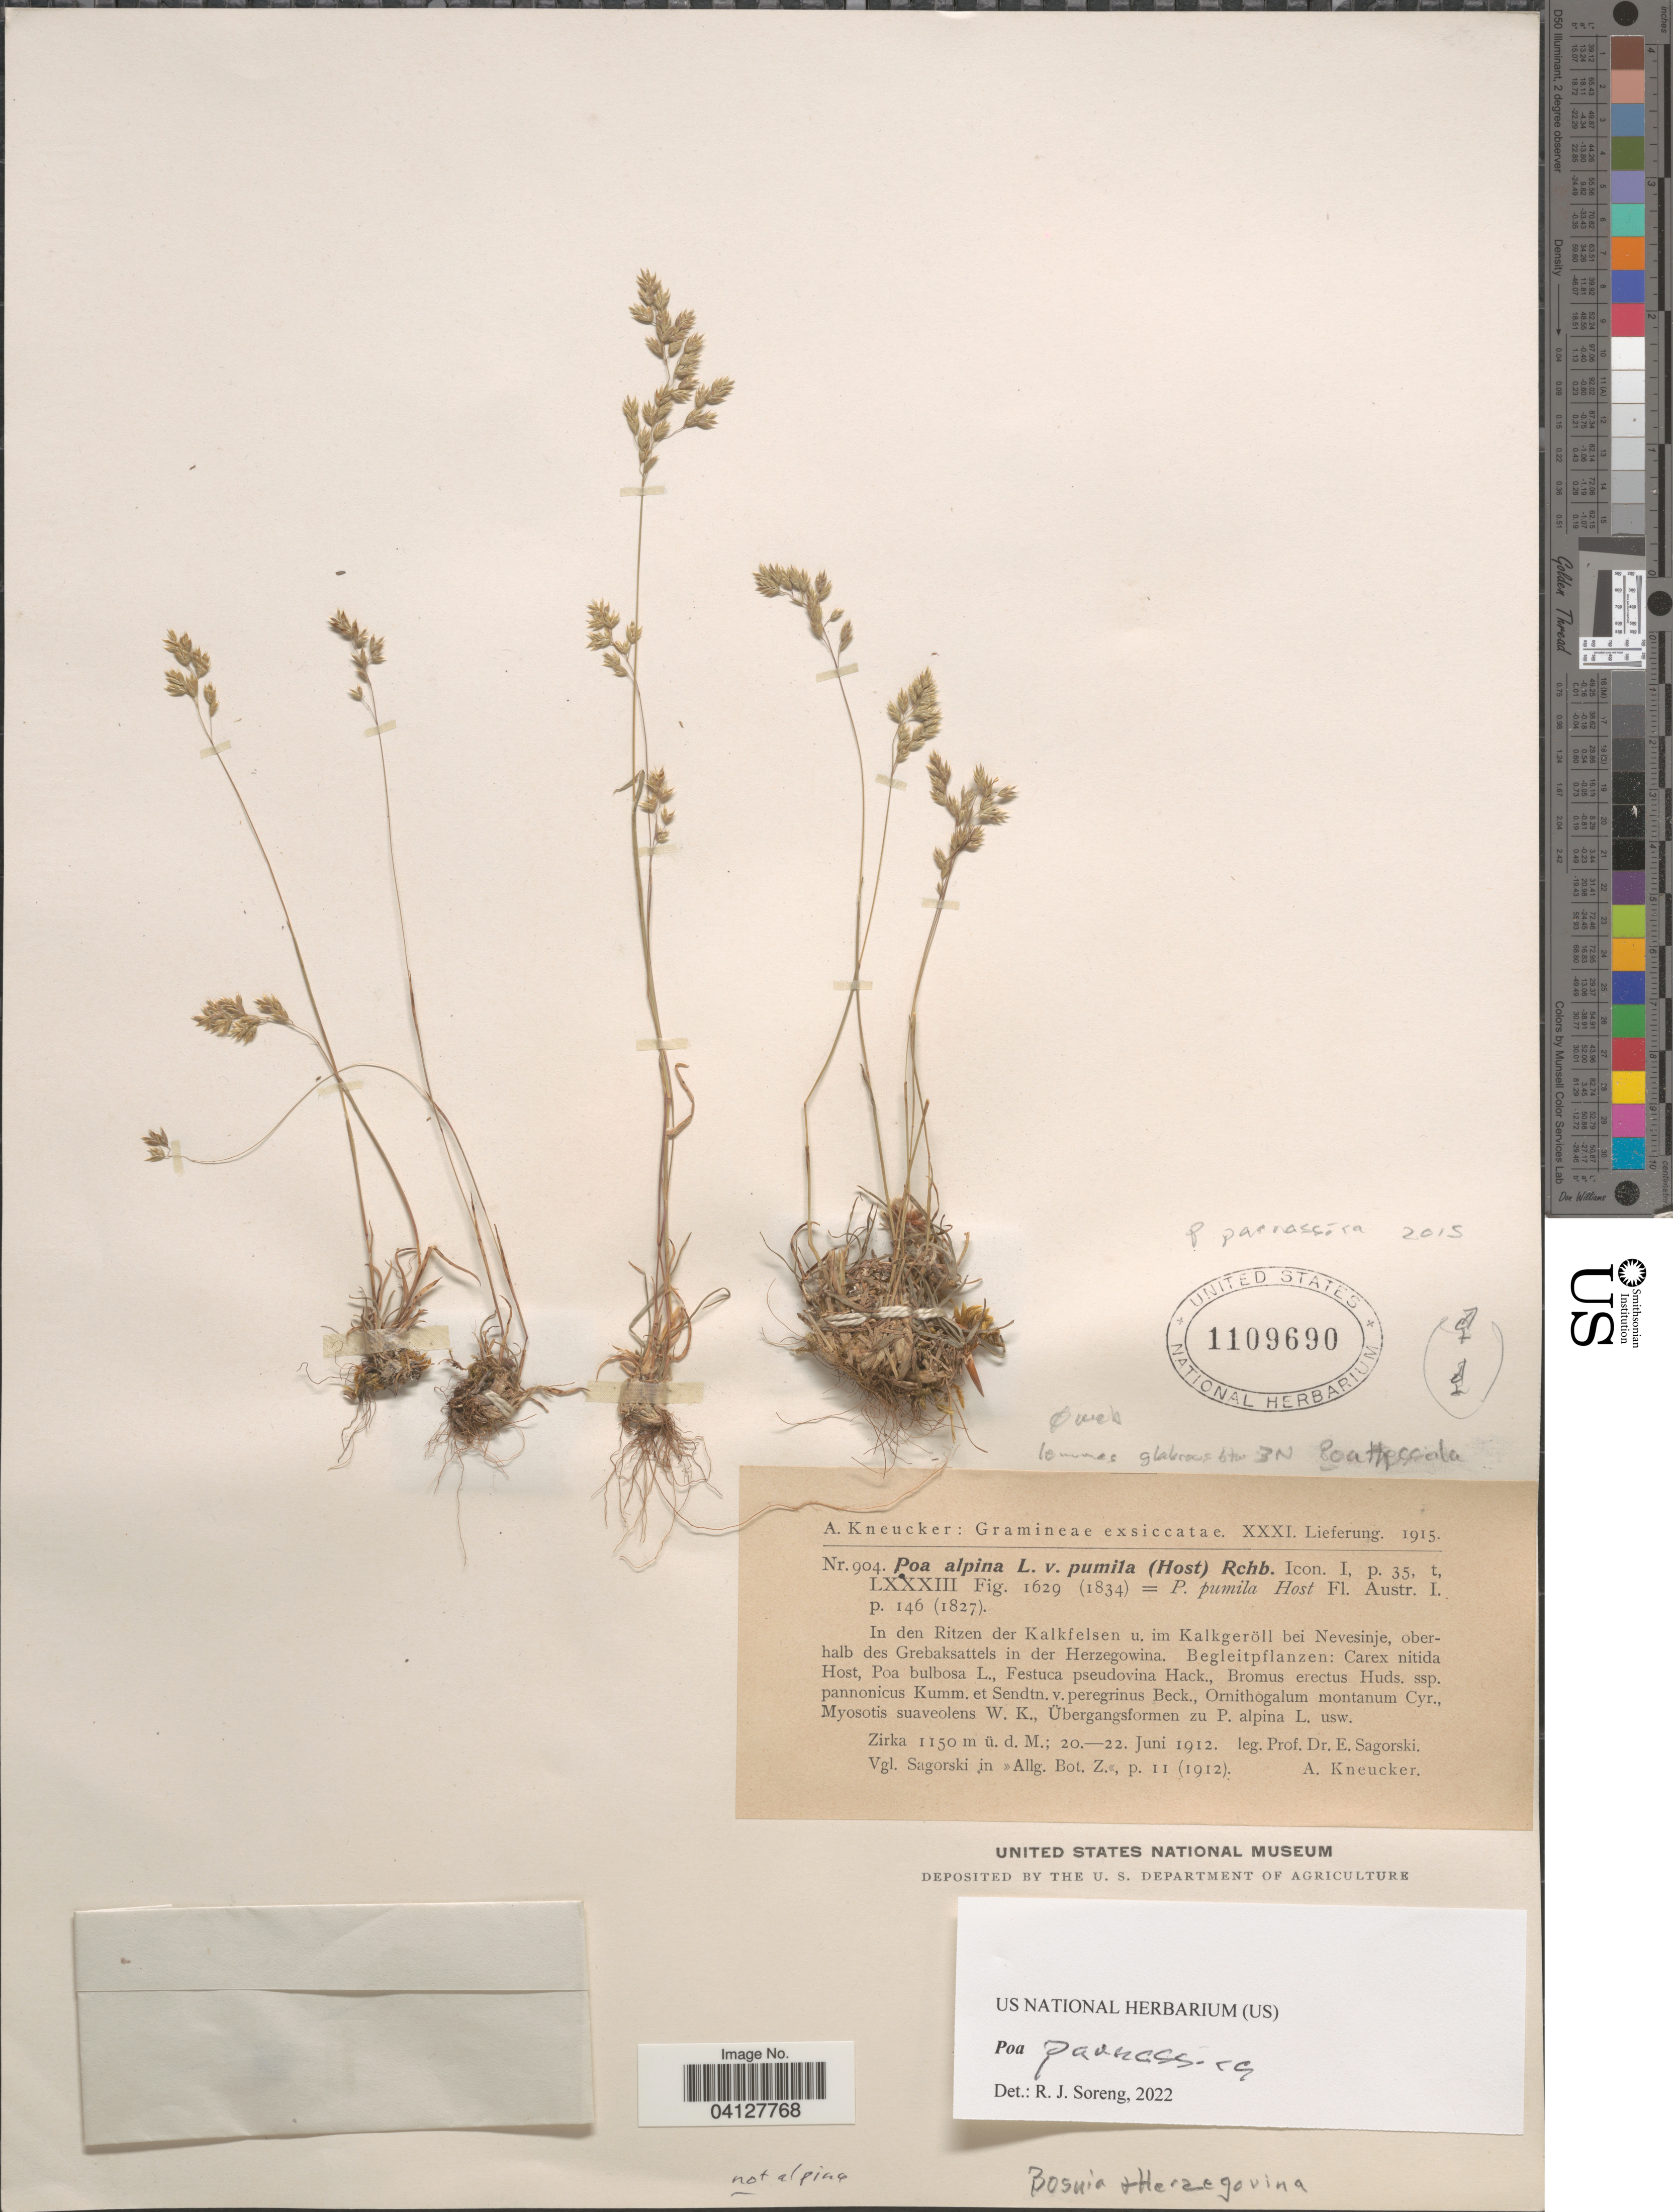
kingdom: Plantae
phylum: Tracheophyta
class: Liliopsida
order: Poales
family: Poaceae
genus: Poa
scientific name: Poa parnassica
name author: (Boiss.) Buschm.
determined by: Soreng, Robert J., Research Associate (BOT), Smithsonian Institution - National Museum of Natural History (UNITED STATES)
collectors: E. Sagorski & A. Kneucker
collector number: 904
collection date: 1912-06-20/1912-06-22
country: Bosnia and Herzegovina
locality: In den Ritzen der Kalkfelsen u. im Kalkgeröll bei Nevesinje, oberhalb des Grebaksattels in der Herzegowina. Zirka.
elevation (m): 1150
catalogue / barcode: US 1109690